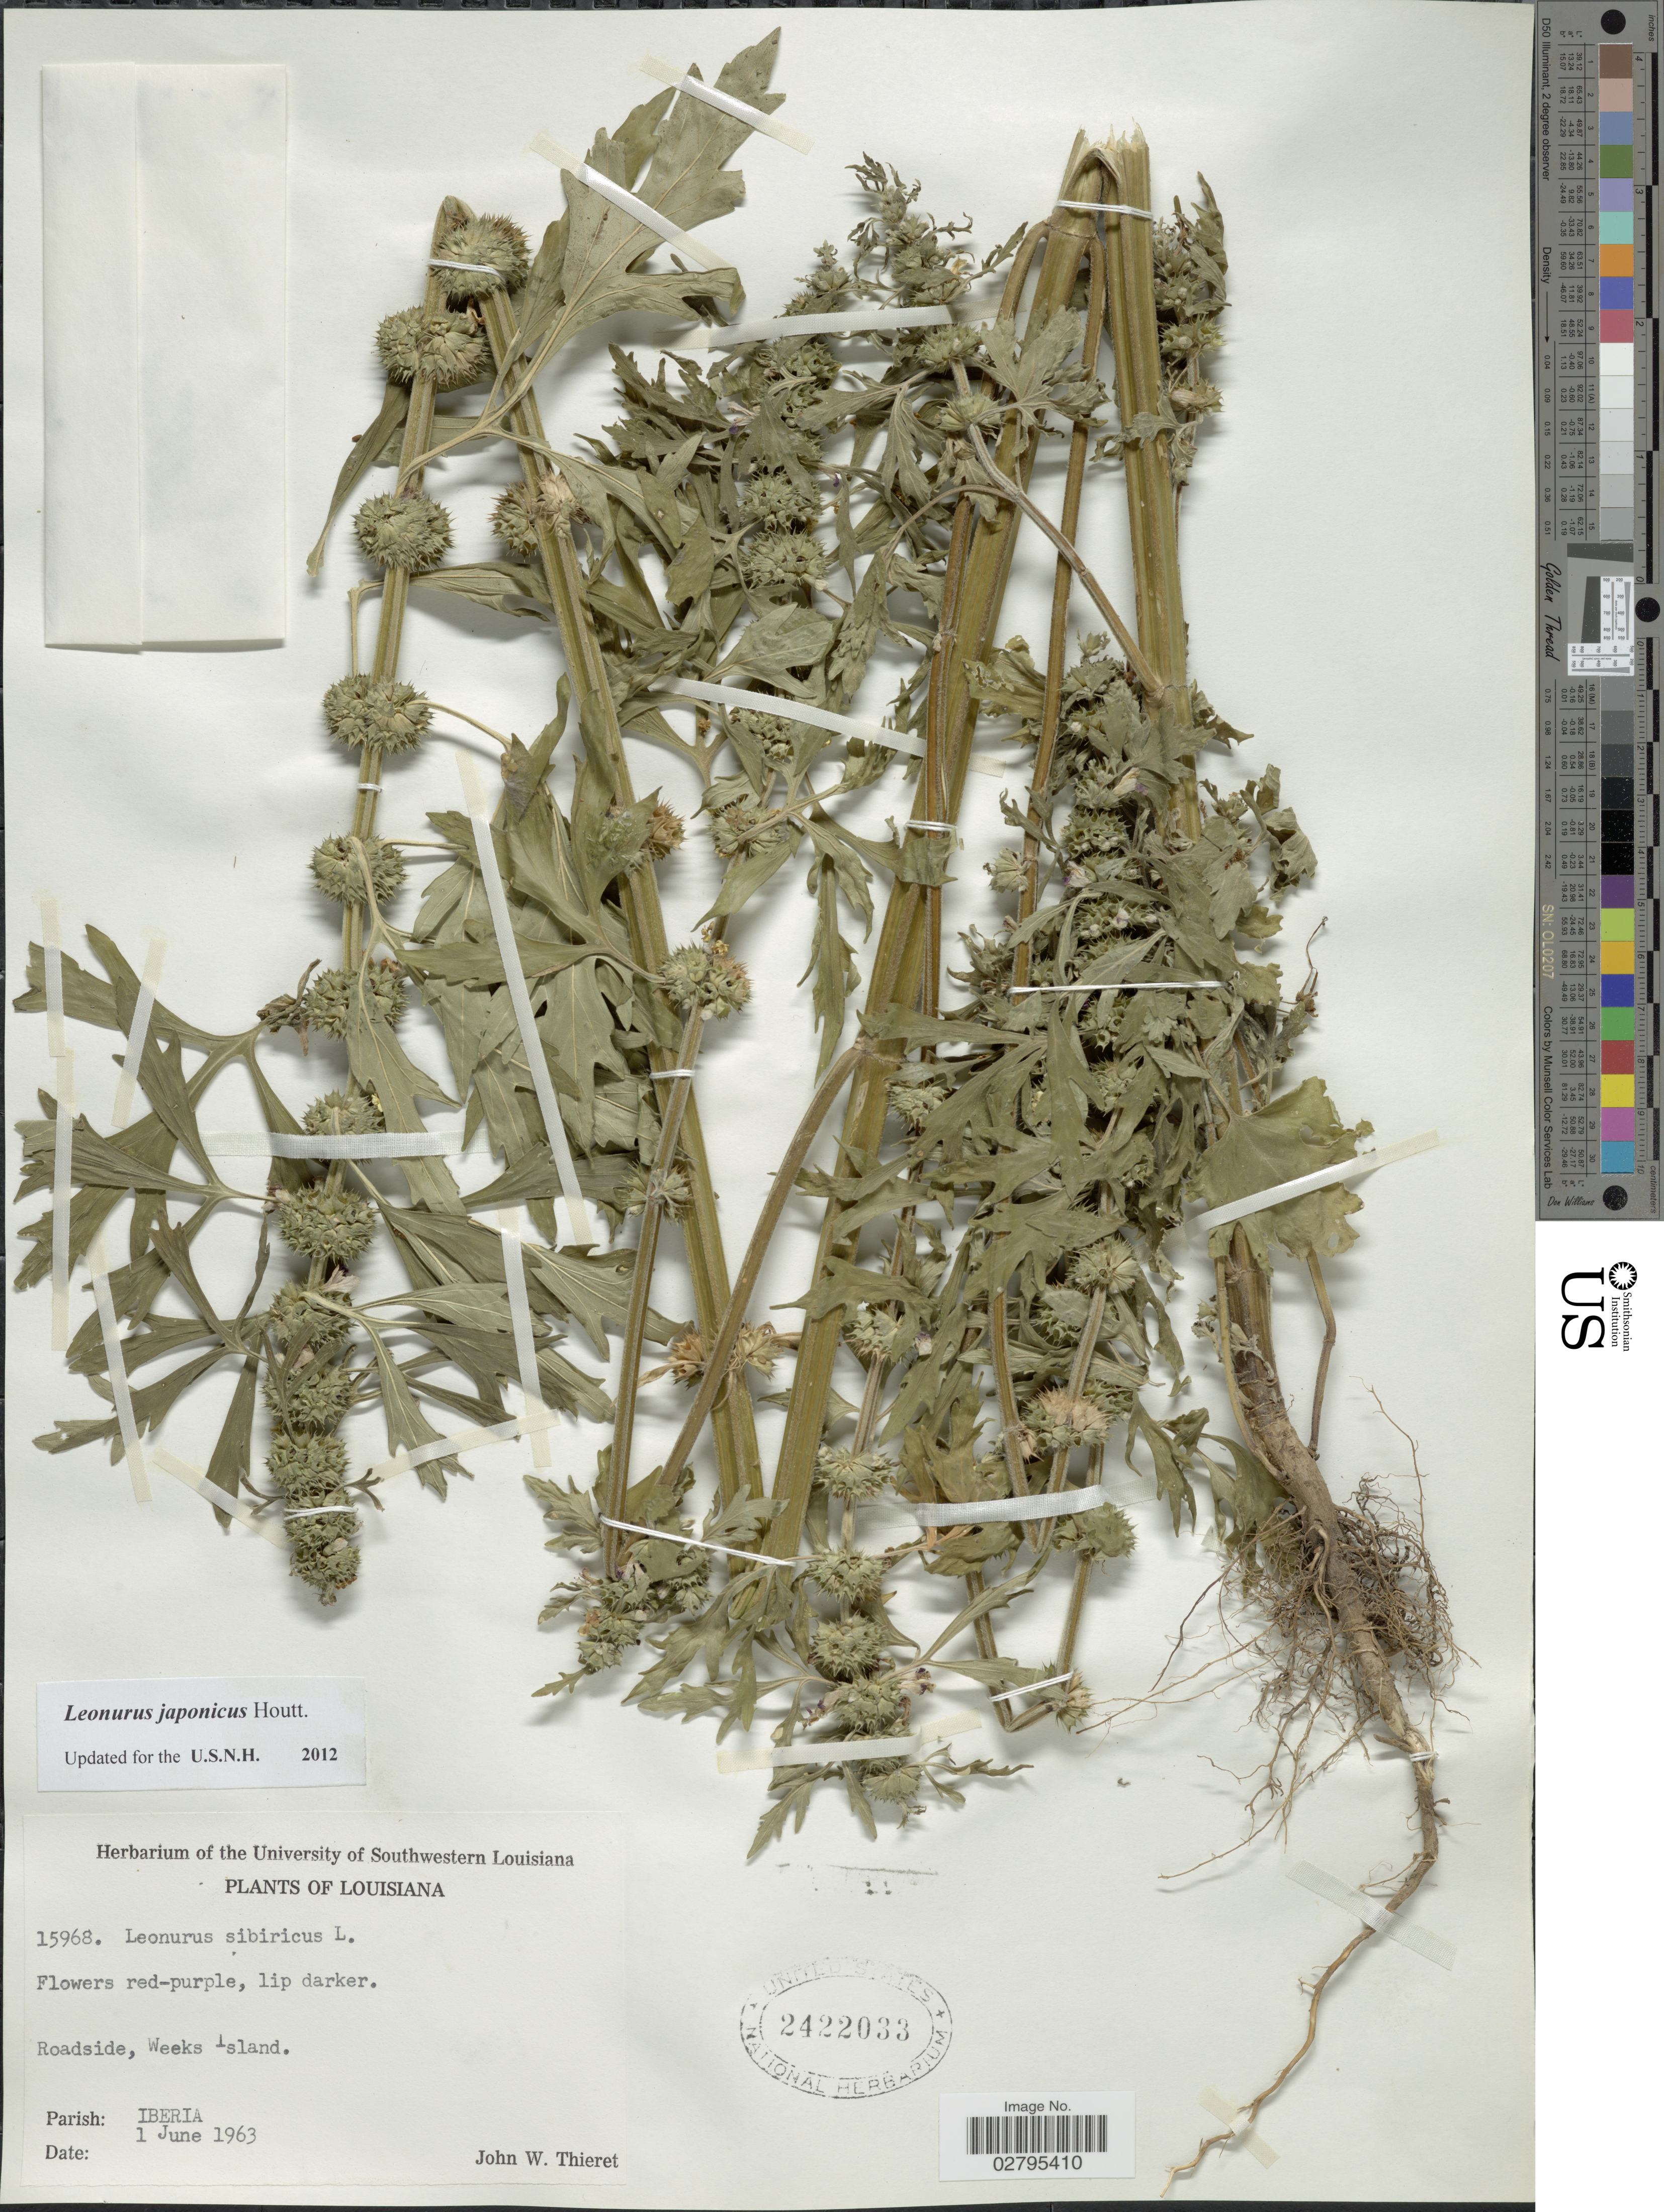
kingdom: Plantae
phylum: Tracheophyta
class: Magnoliopsida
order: Lamiales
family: Lamiaceae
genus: Leonurus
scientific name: Leonurus japonicus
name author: Houtt.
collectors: J. W. Thieret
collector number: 15968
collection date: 1963-06-01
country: United States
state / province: Louisiana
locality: Roadside, Weeks Island, Parish: Iberia.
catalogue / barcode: US 2422033